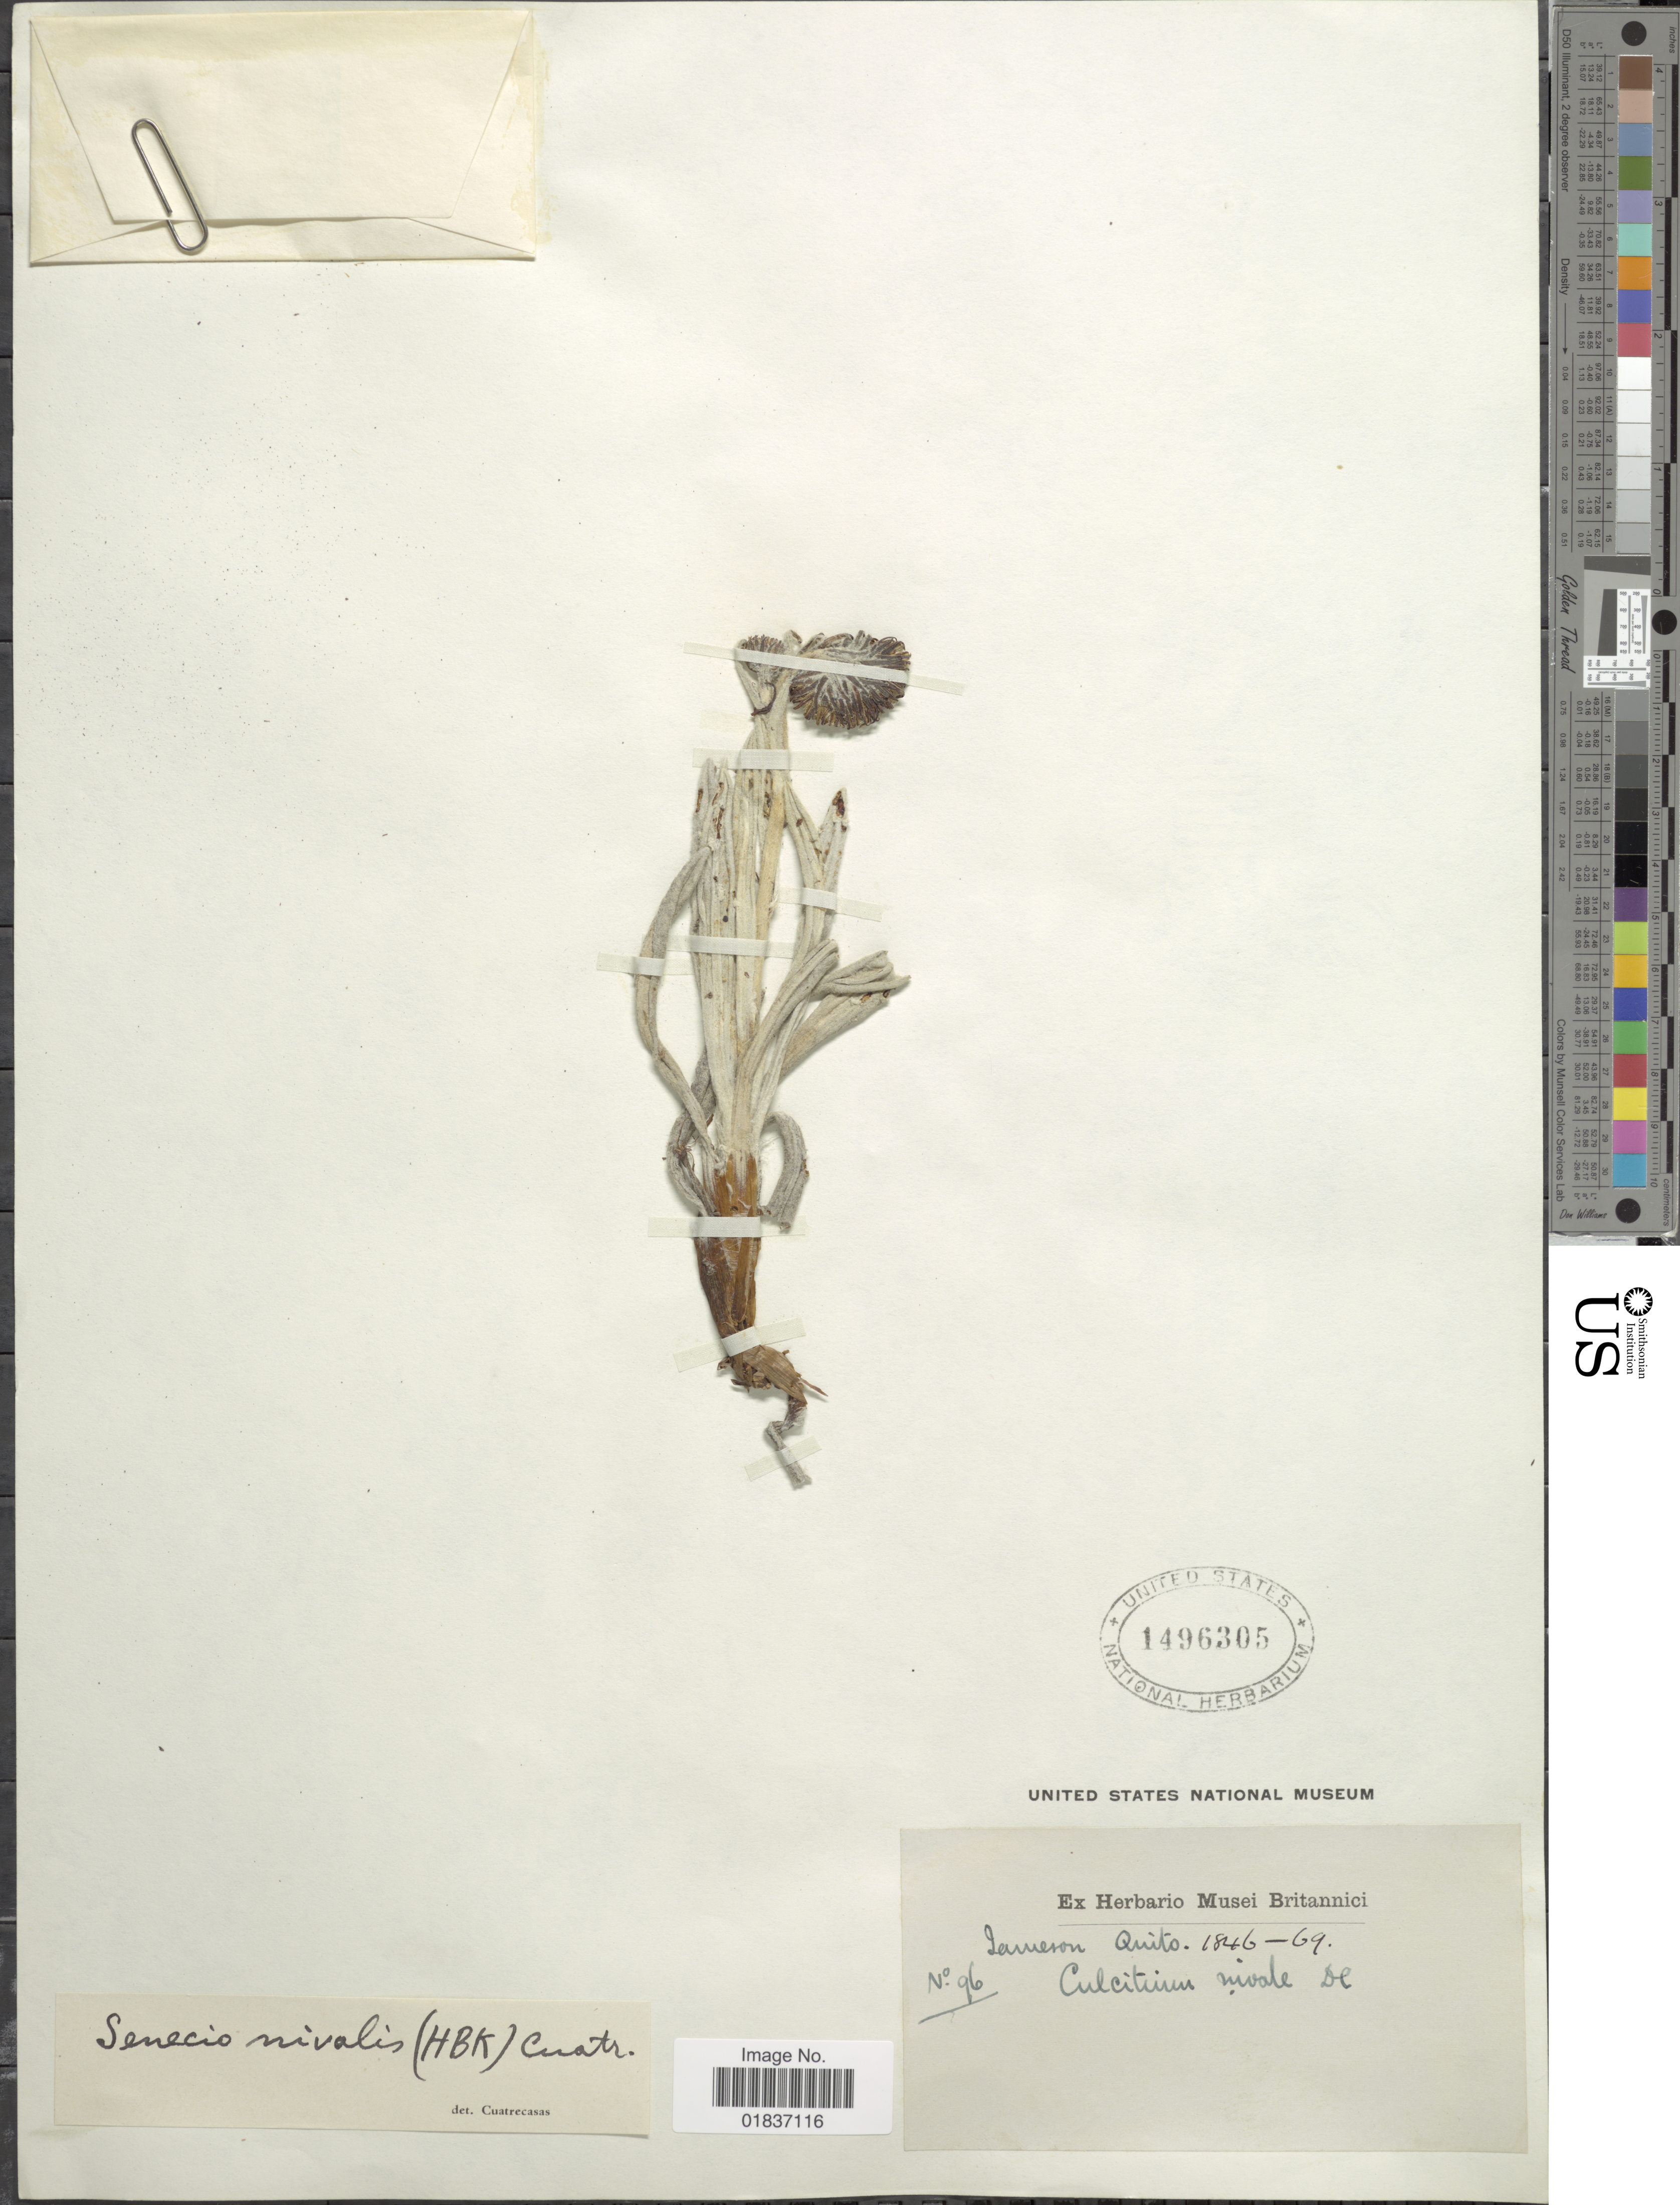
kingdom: Plantae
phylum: Tracheophyta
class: Magnoliopsida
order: Asterales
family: Asteraceae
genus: Senecio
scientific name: Senecio nivalis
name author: (Kunth) Cuatrec.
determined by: Salomon, Luciana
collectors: W. Jameson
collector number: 96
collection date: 1846/1869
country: Ecuador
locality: Quito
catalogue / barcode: US 1496305